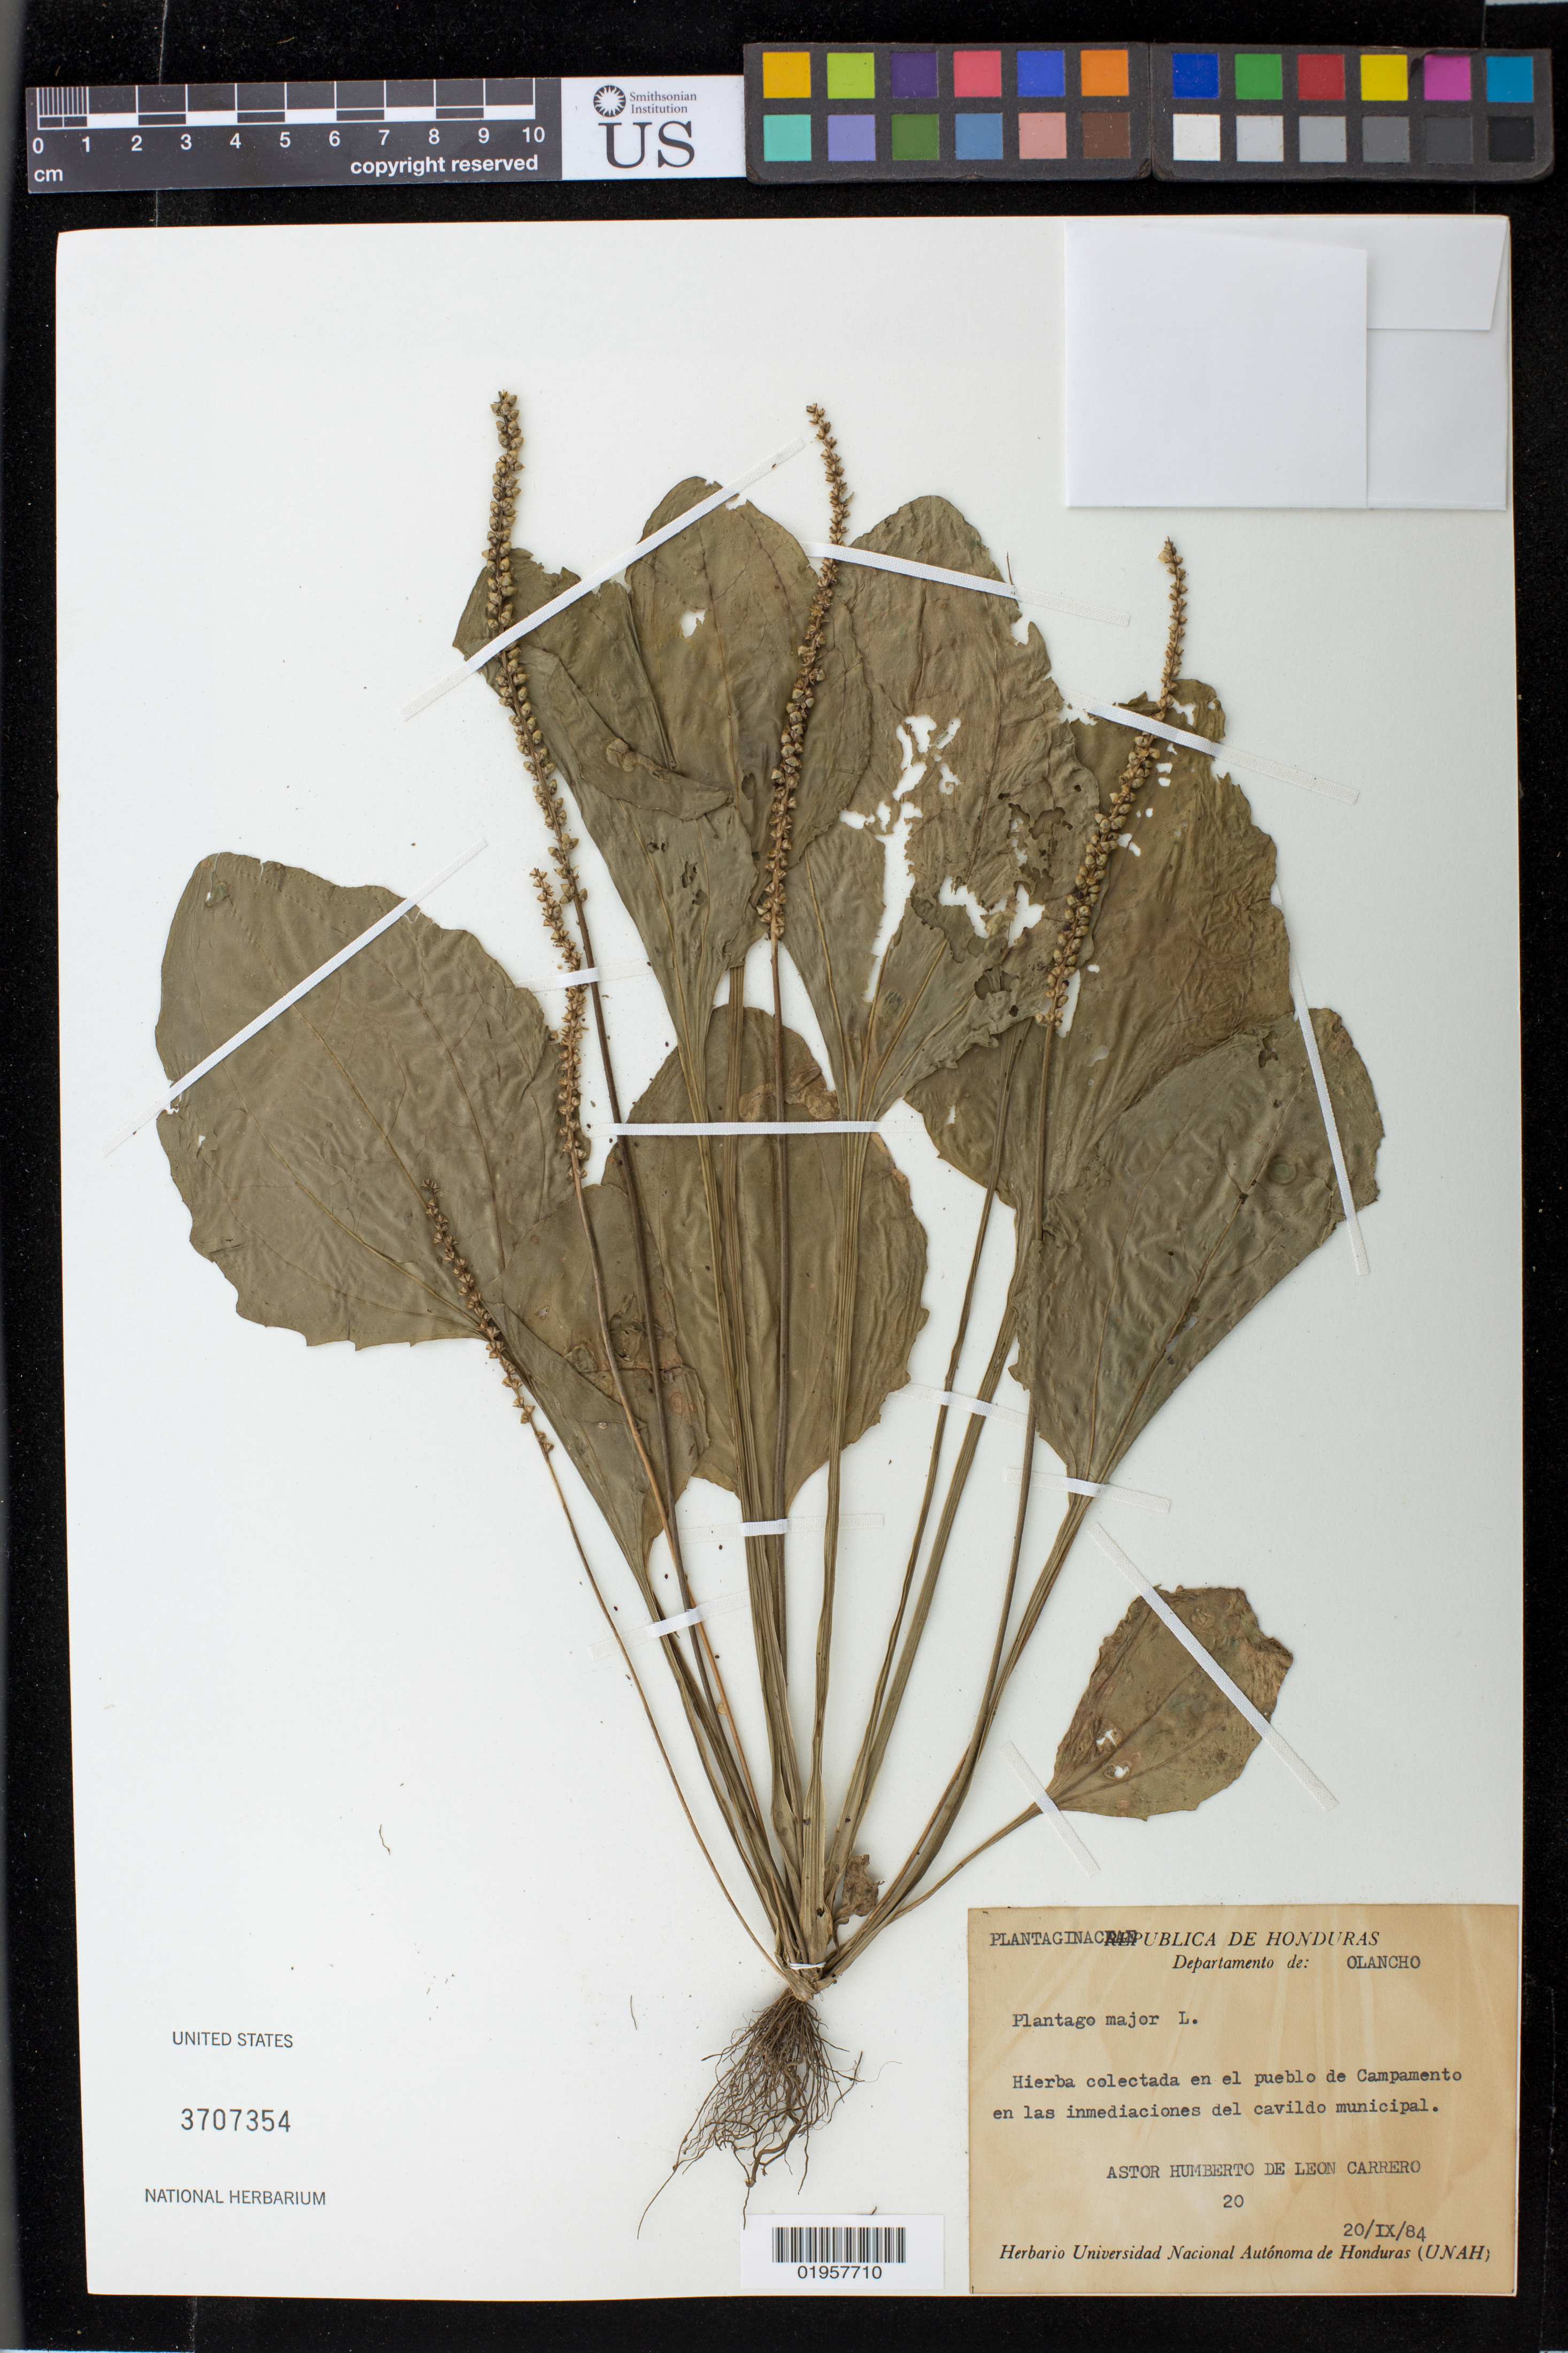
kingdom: Plantae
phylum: Tracheophyta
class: Magnoliopsida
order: Lamiales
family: Plantaginaceae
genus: Plantago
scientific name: Plantago major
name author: L.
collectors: A. Leon Carrero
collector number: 20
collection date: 1984-09-20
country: Honduras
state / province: Olancho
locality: Pueblo de Campamento en las inmediaciones del cavildo municipal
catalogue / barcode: US 3707354